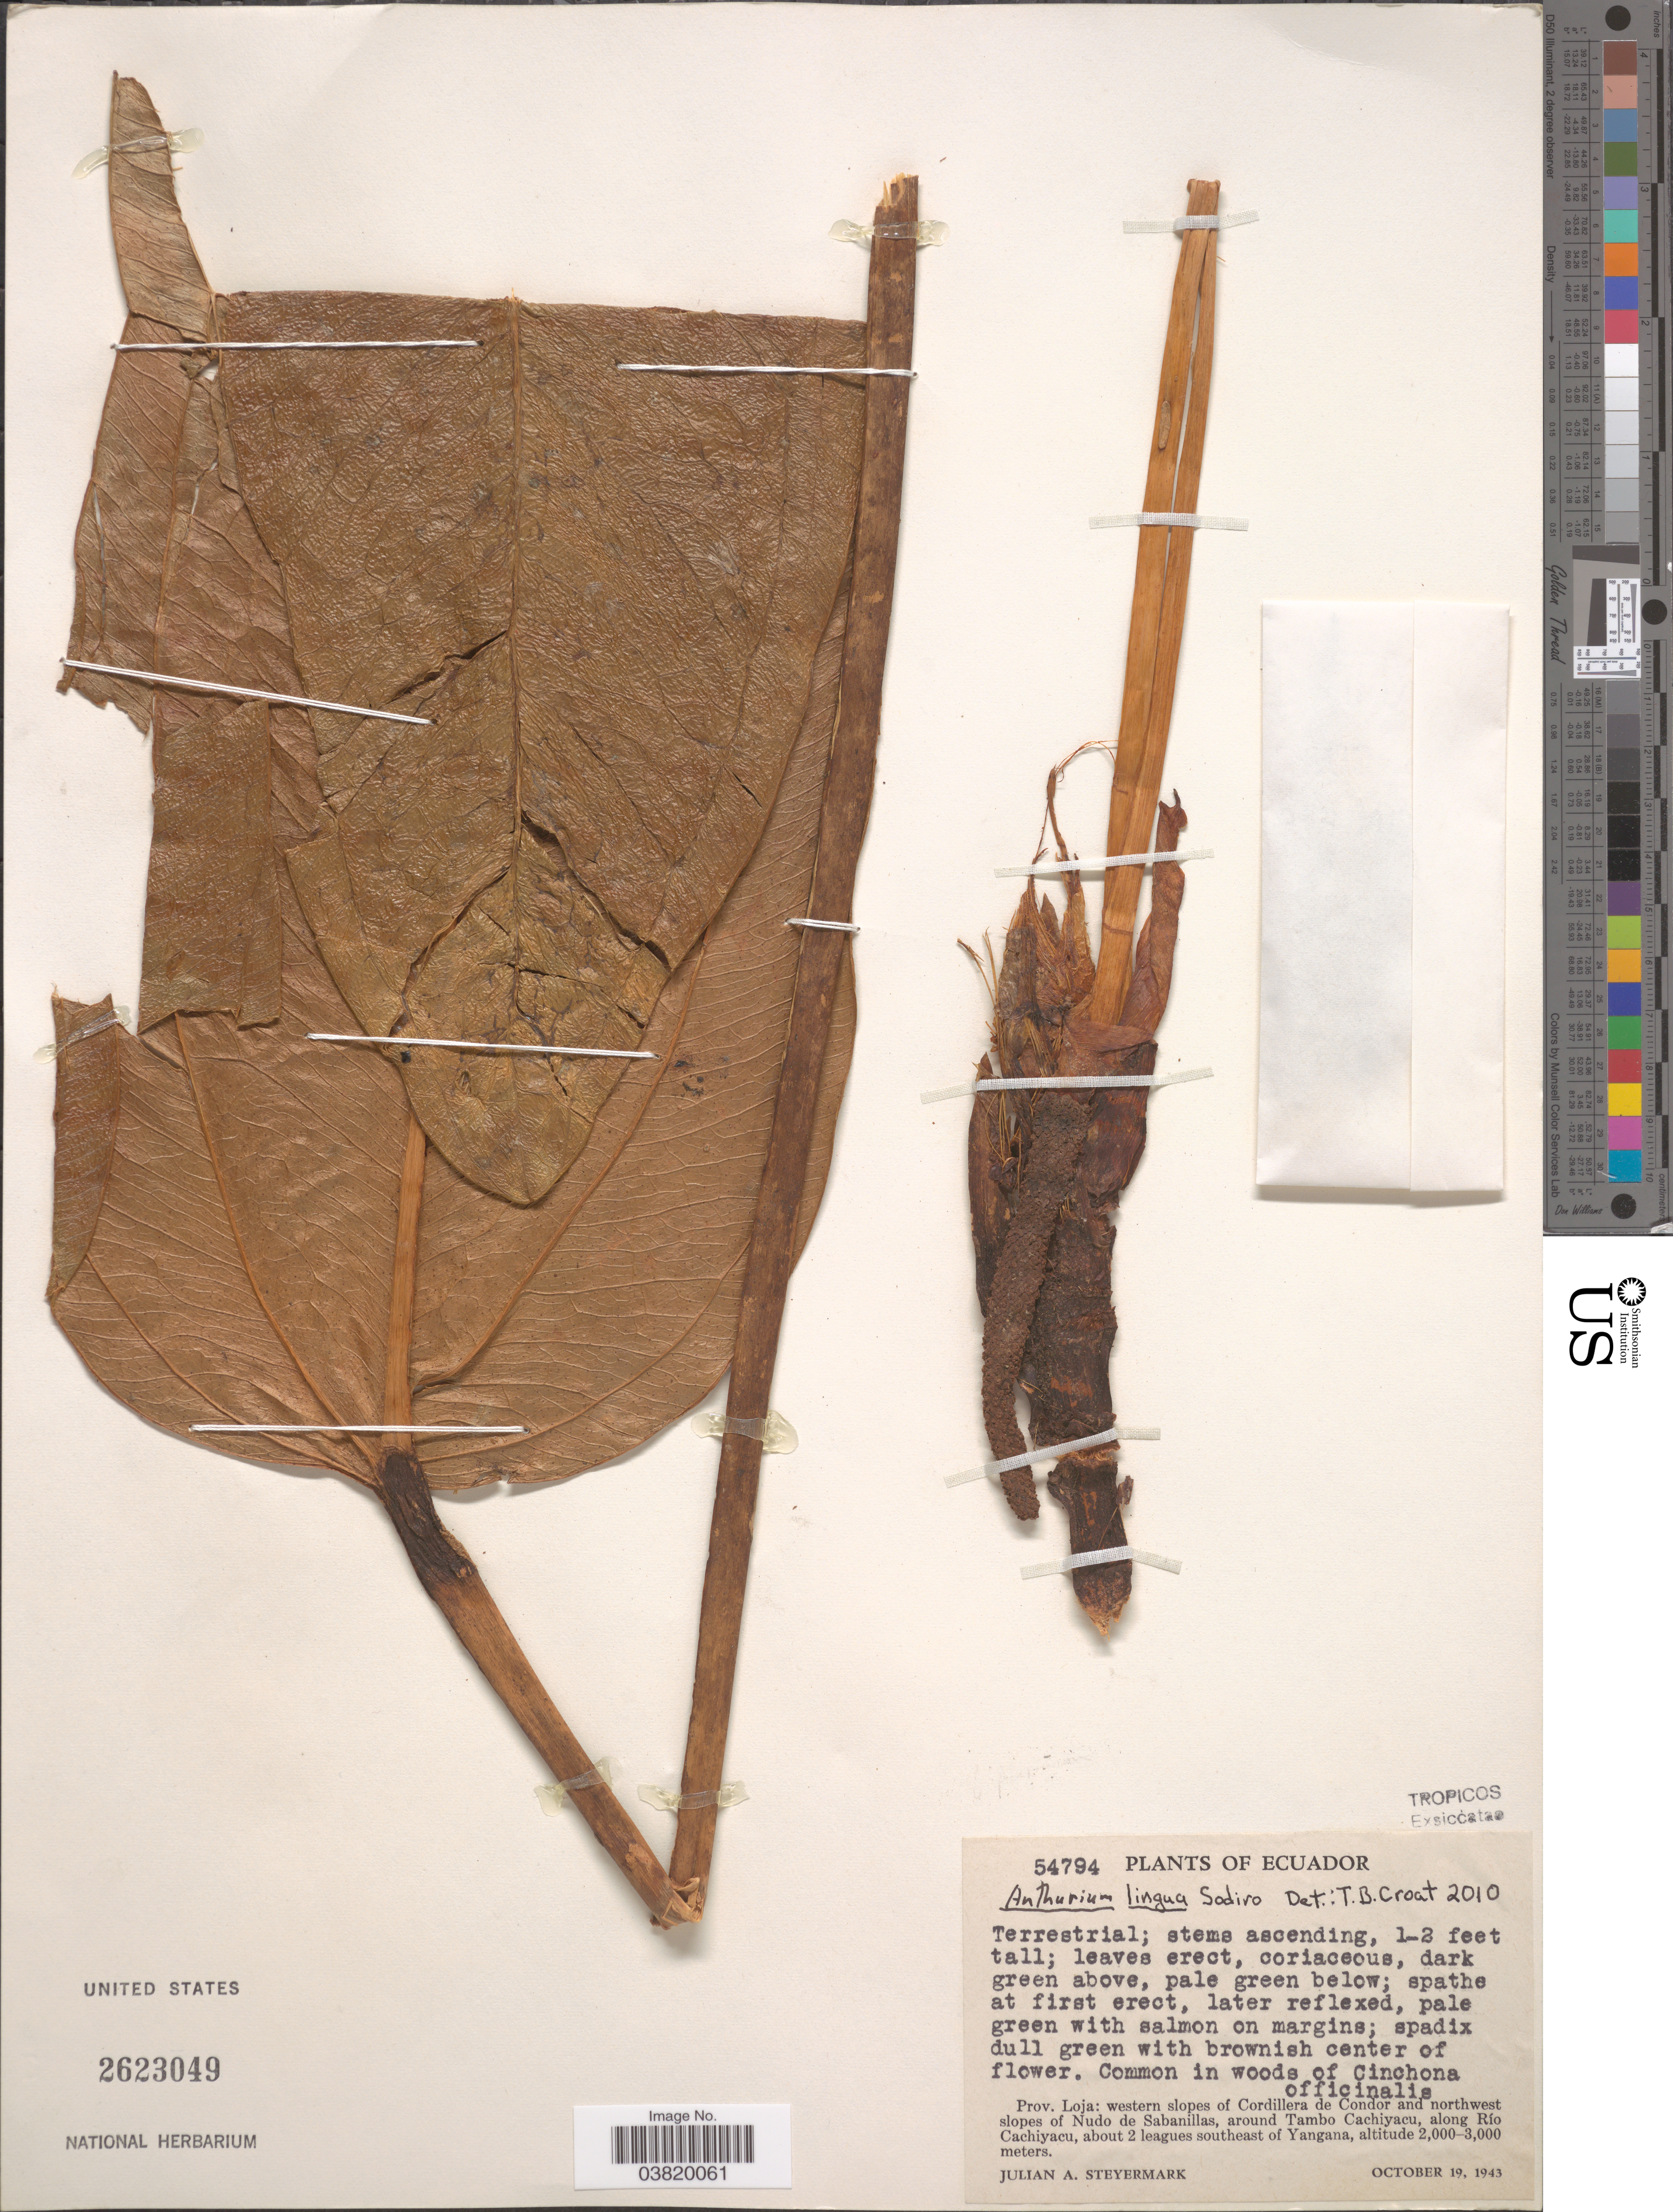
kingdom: Plantae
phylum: Tracheophyta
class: Liliopsida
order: Alismatales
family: Araceae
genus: Anthurium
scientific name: Anthurium lingua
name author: Sodiro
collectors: J. Steyermark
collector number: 54794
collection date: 1943-10-19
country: Ecuador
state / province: Loja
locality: In woods of Cinchona officinalis. Western slopes of Cordillera de Condor and northwest slopes of Nudo de Sabanillas, around Tambo Cachiyacu, along Río Cachiyacu, about 2 leagues southeast of Yangana.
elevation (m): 2000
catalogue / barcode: US 2623049